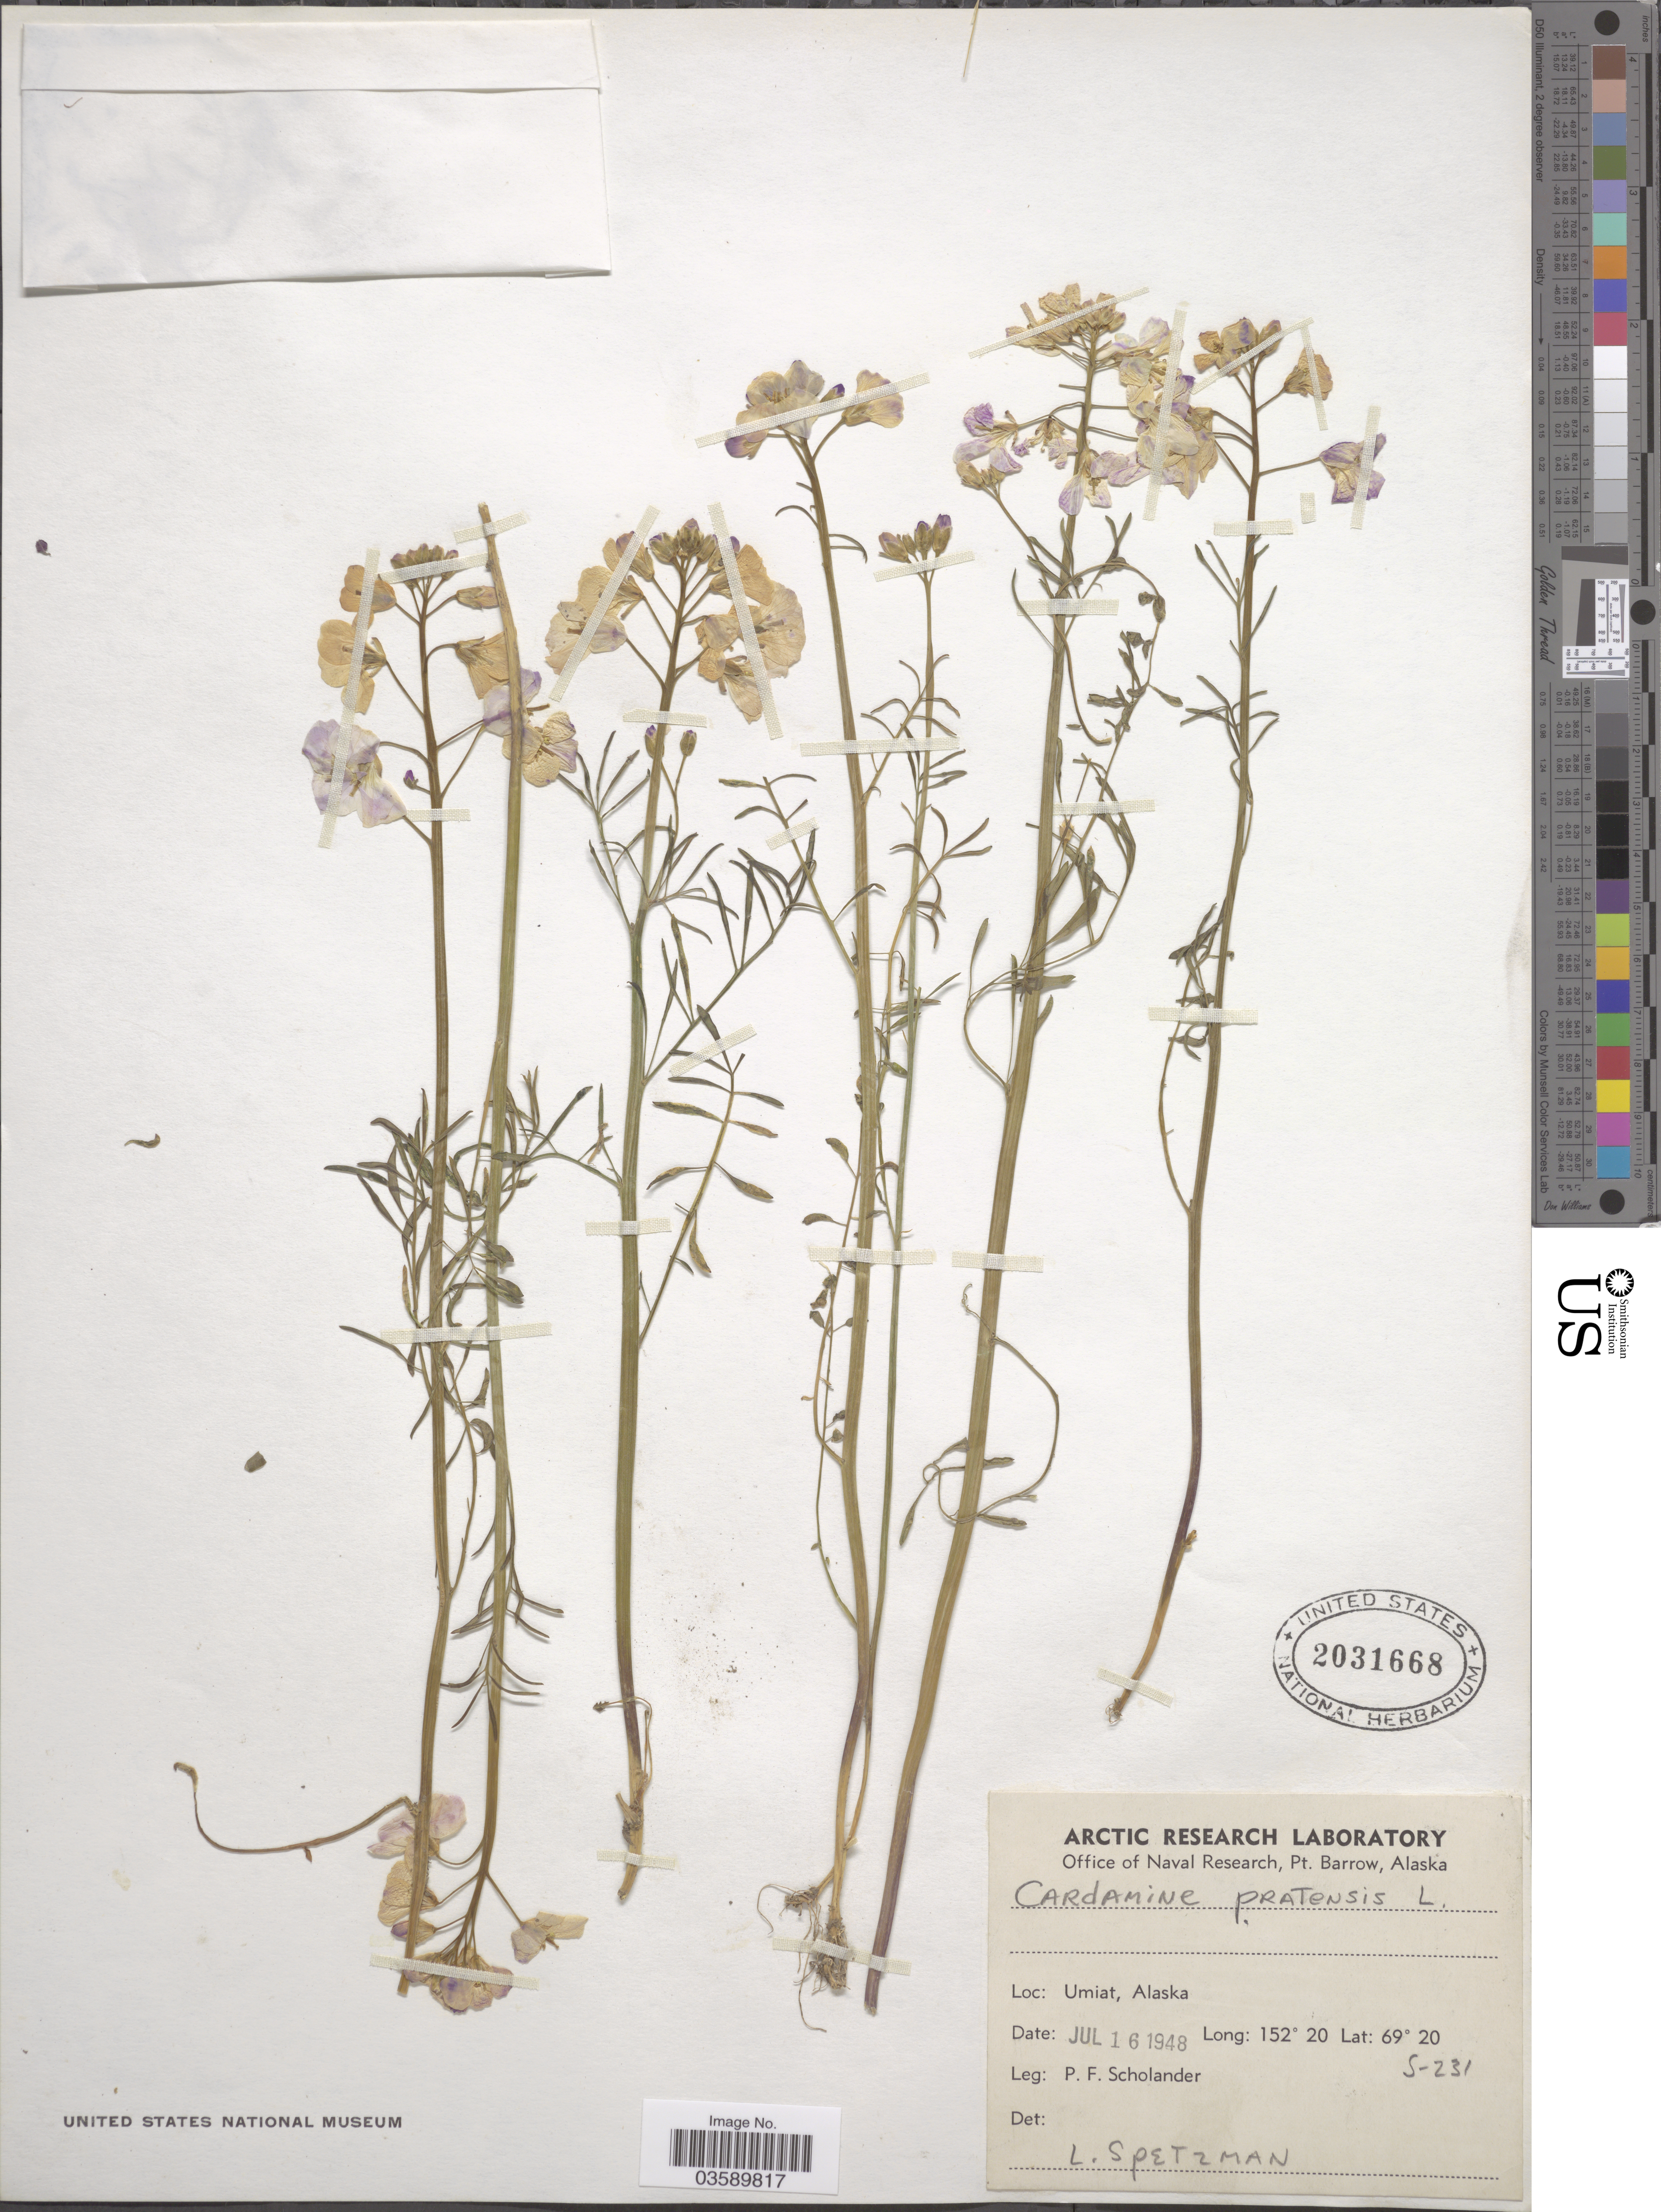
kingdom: Plantae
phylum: Tracheophyta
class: Magnoliopsida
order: Brassicales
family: Brassicaceae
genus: Cardamine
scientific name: Cardamine pratensis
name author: L.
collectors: P. Scholander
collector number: S-231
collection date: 1948-07-16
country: United States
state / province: Alaska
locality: Umiat.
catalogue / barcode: US 2031668